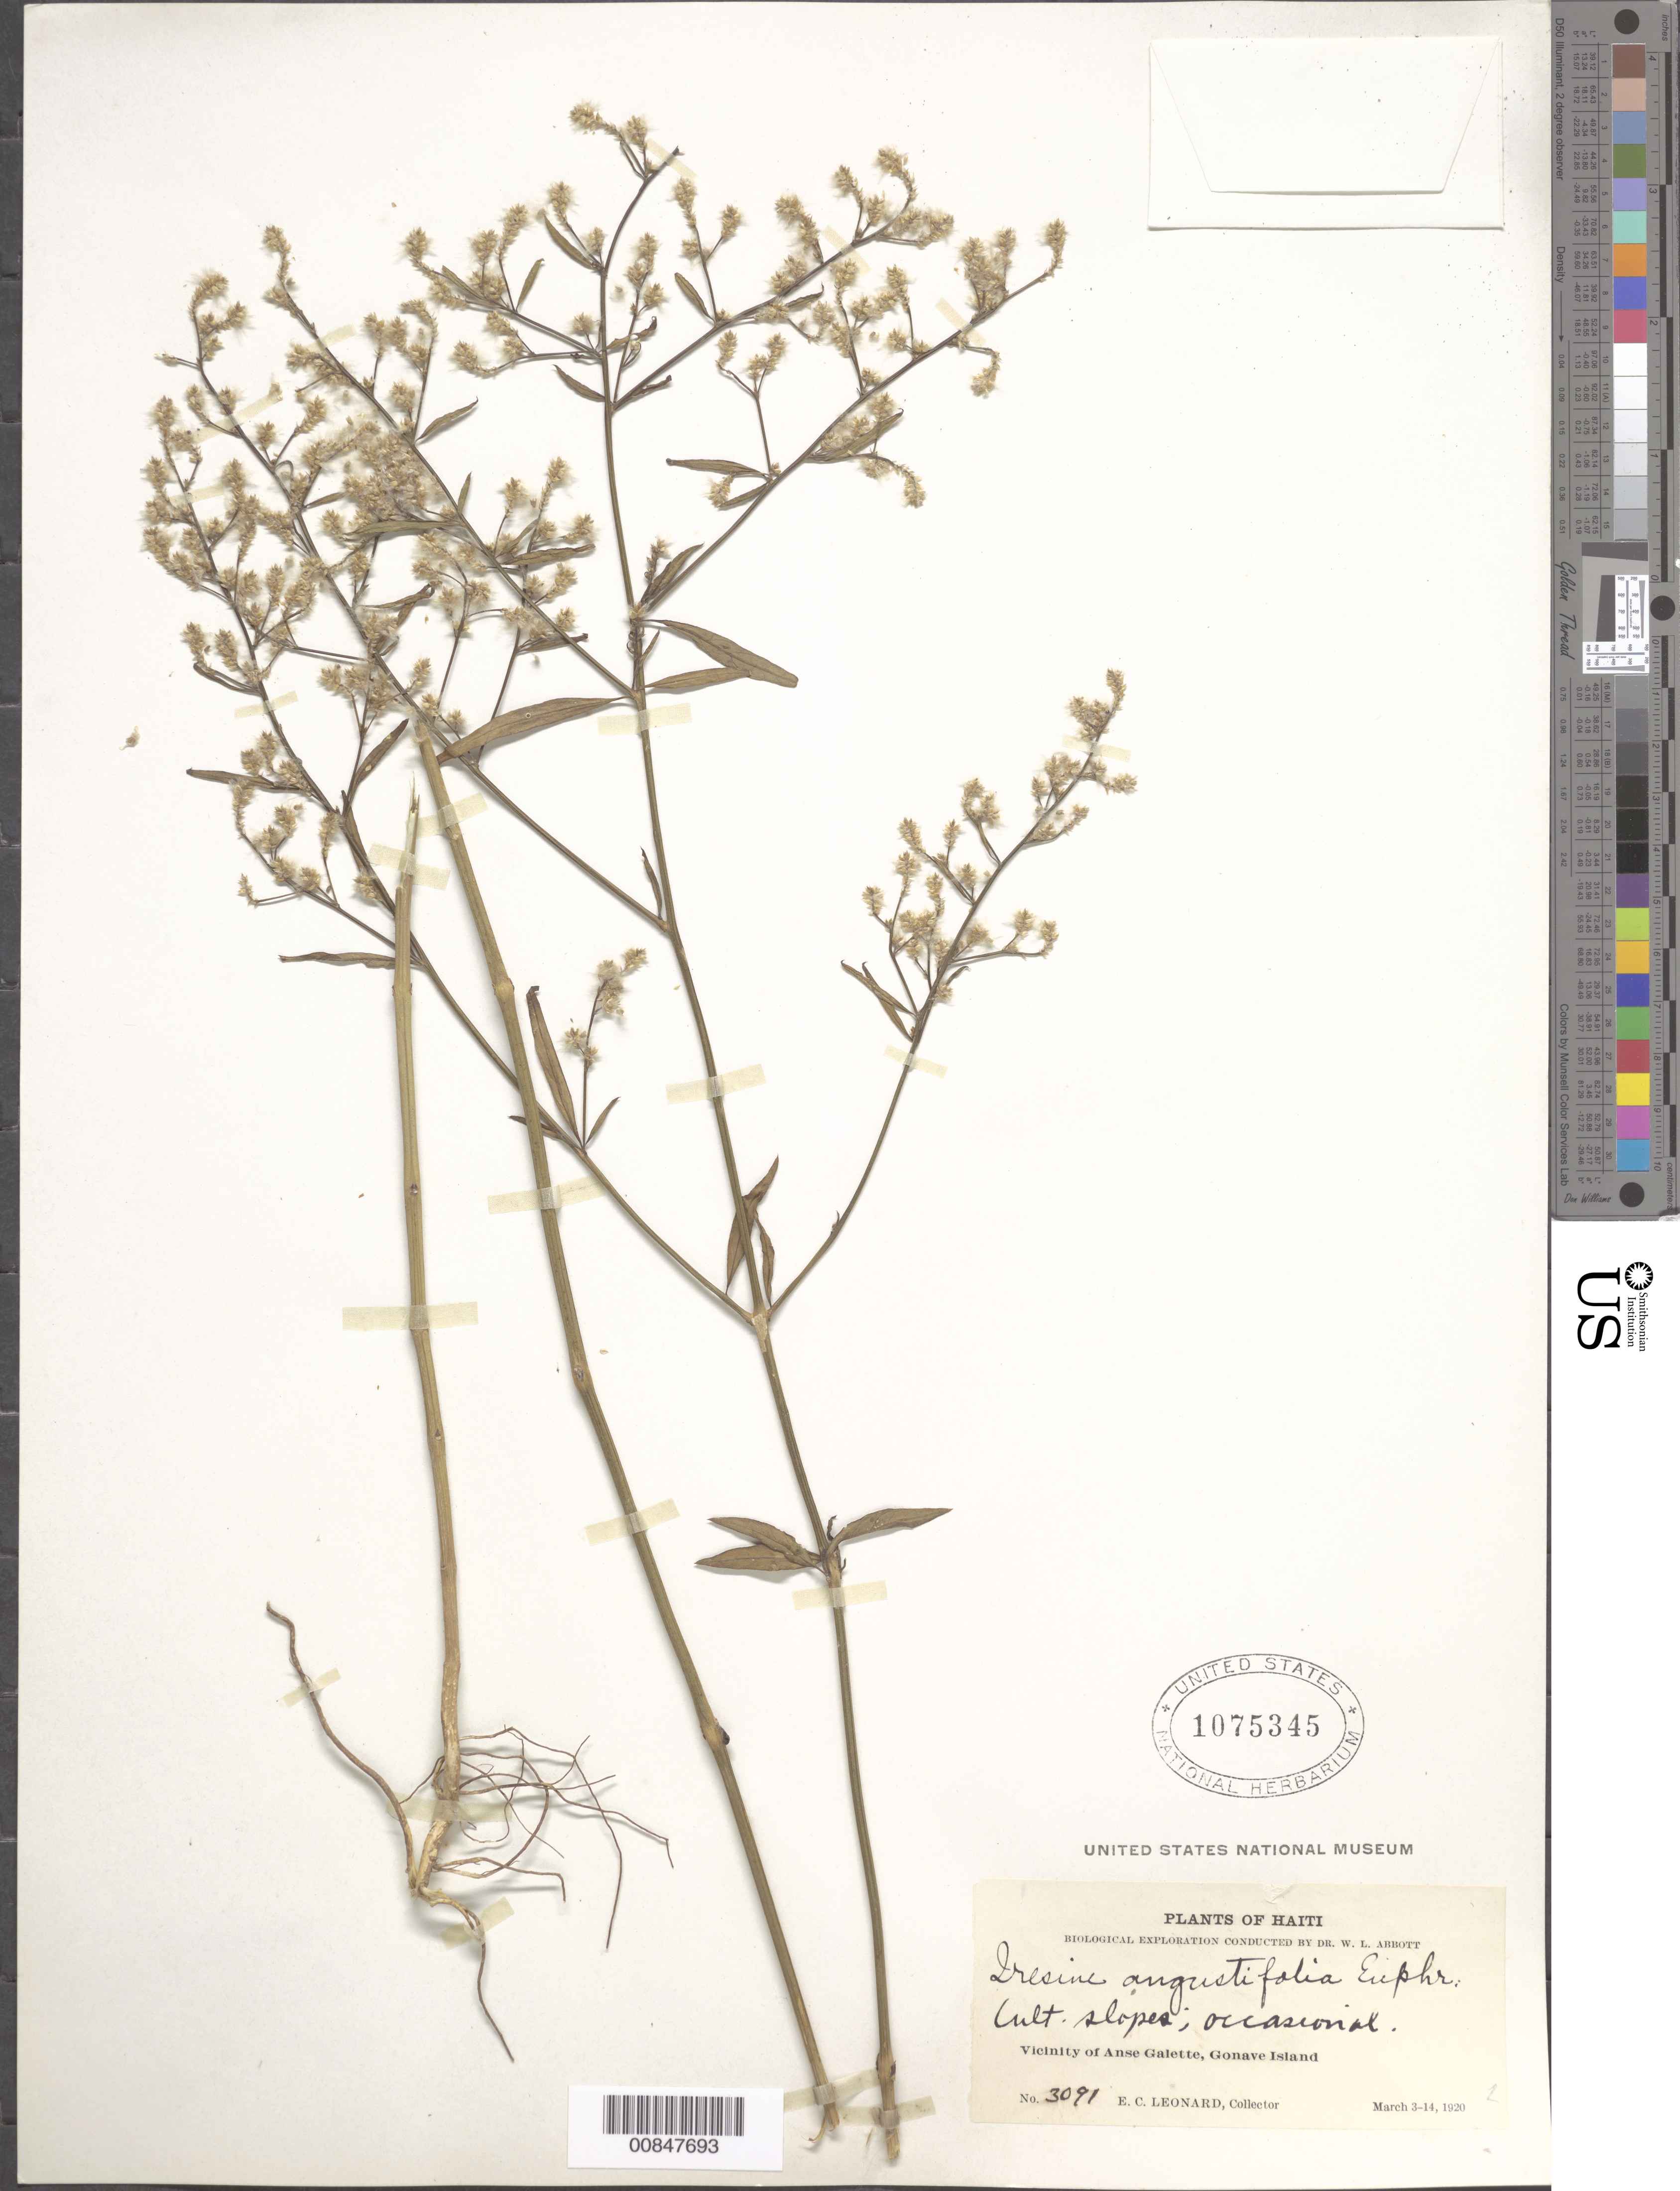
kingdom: Plantae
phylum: Tracheophyta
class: Magnoliopsida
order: Caryophyllales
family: Amaranthaceae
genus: Iresine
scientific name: Iresine angustifolia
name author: Euphrasén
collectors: E. C. Leonard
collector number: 3091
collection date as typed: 03 Mar 1920 to 14 Mar 1920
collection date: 1920-03-03/1920-03-14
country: Haiti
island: Gonave I.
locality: Vicinity of Anse Galette, Gonave Island.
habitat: Slopes.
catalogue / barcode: US 1075345